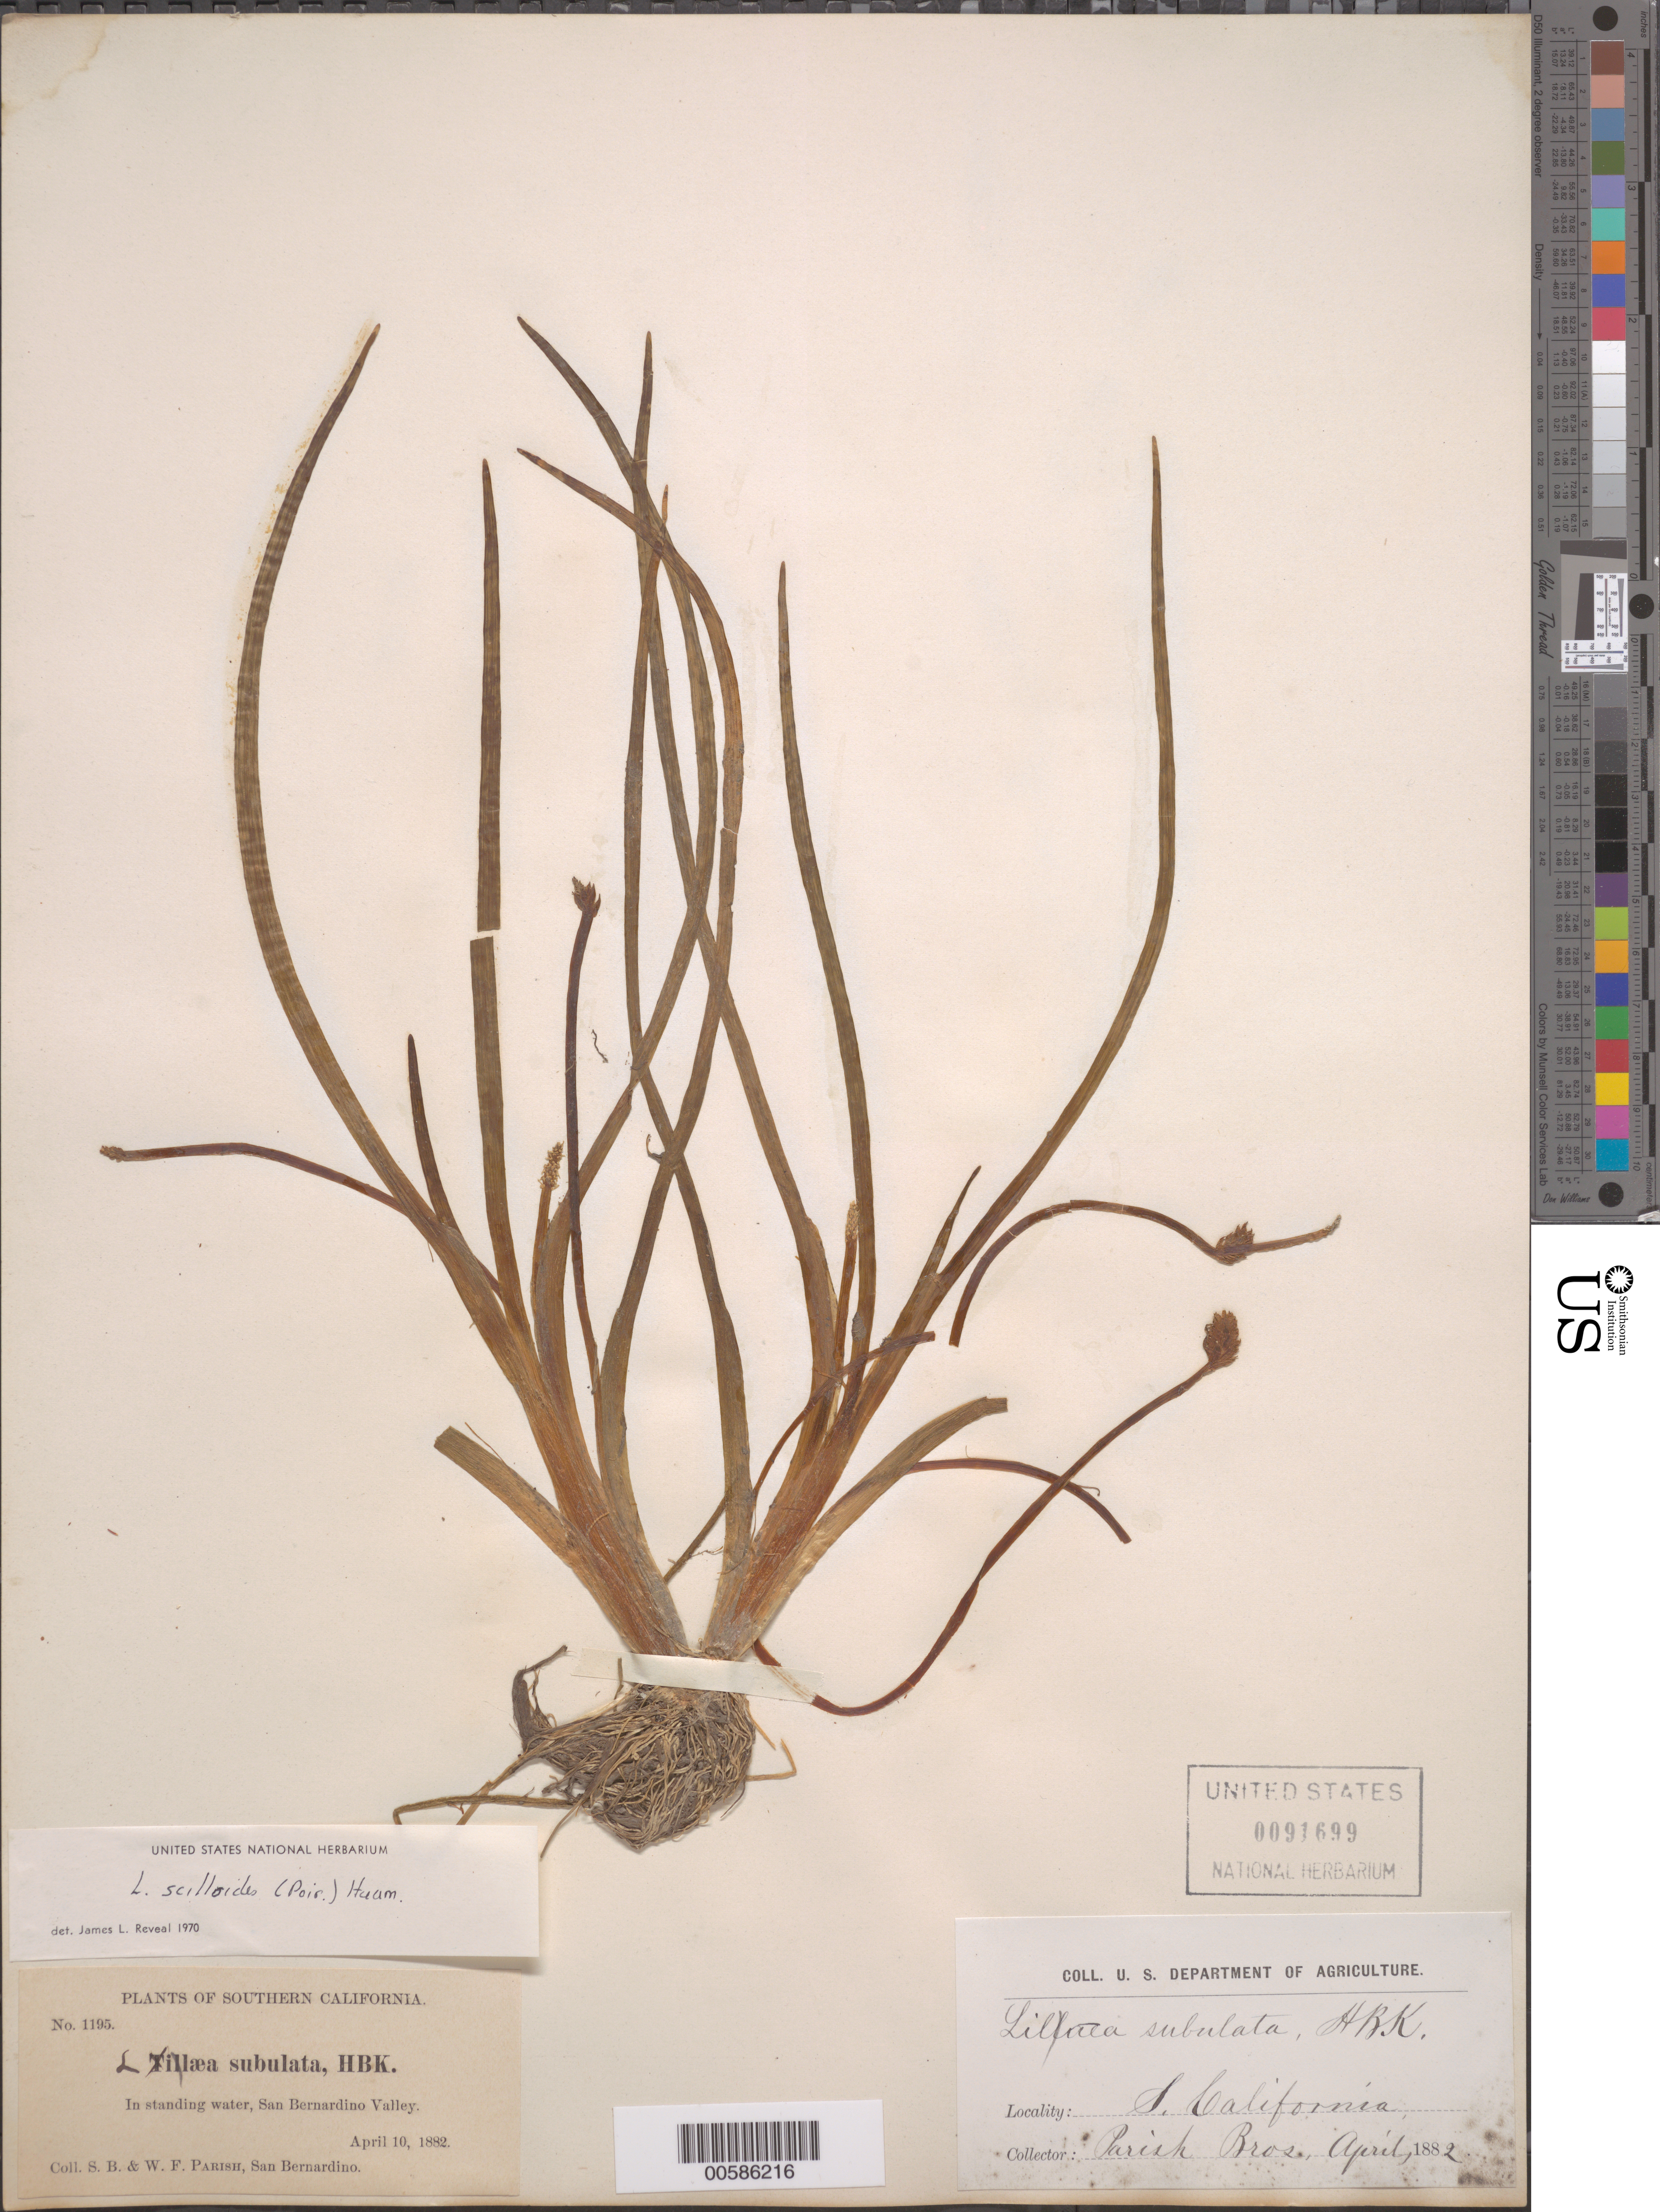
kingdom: Plantae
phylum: Tracheophyta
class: Liliopsida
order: Alismatales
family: Juncaginaceae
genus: Triglochin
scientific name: Triglochin scilloides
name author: (Poir.) Mering & Kadereit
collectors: S. B. Parish & W. F. Parish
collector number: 1195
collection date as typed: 10 Apr 1882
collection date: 1882-04-10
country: United States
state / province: California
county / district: San Bernardino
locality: San Bernardino Valley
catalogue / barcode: US 91699